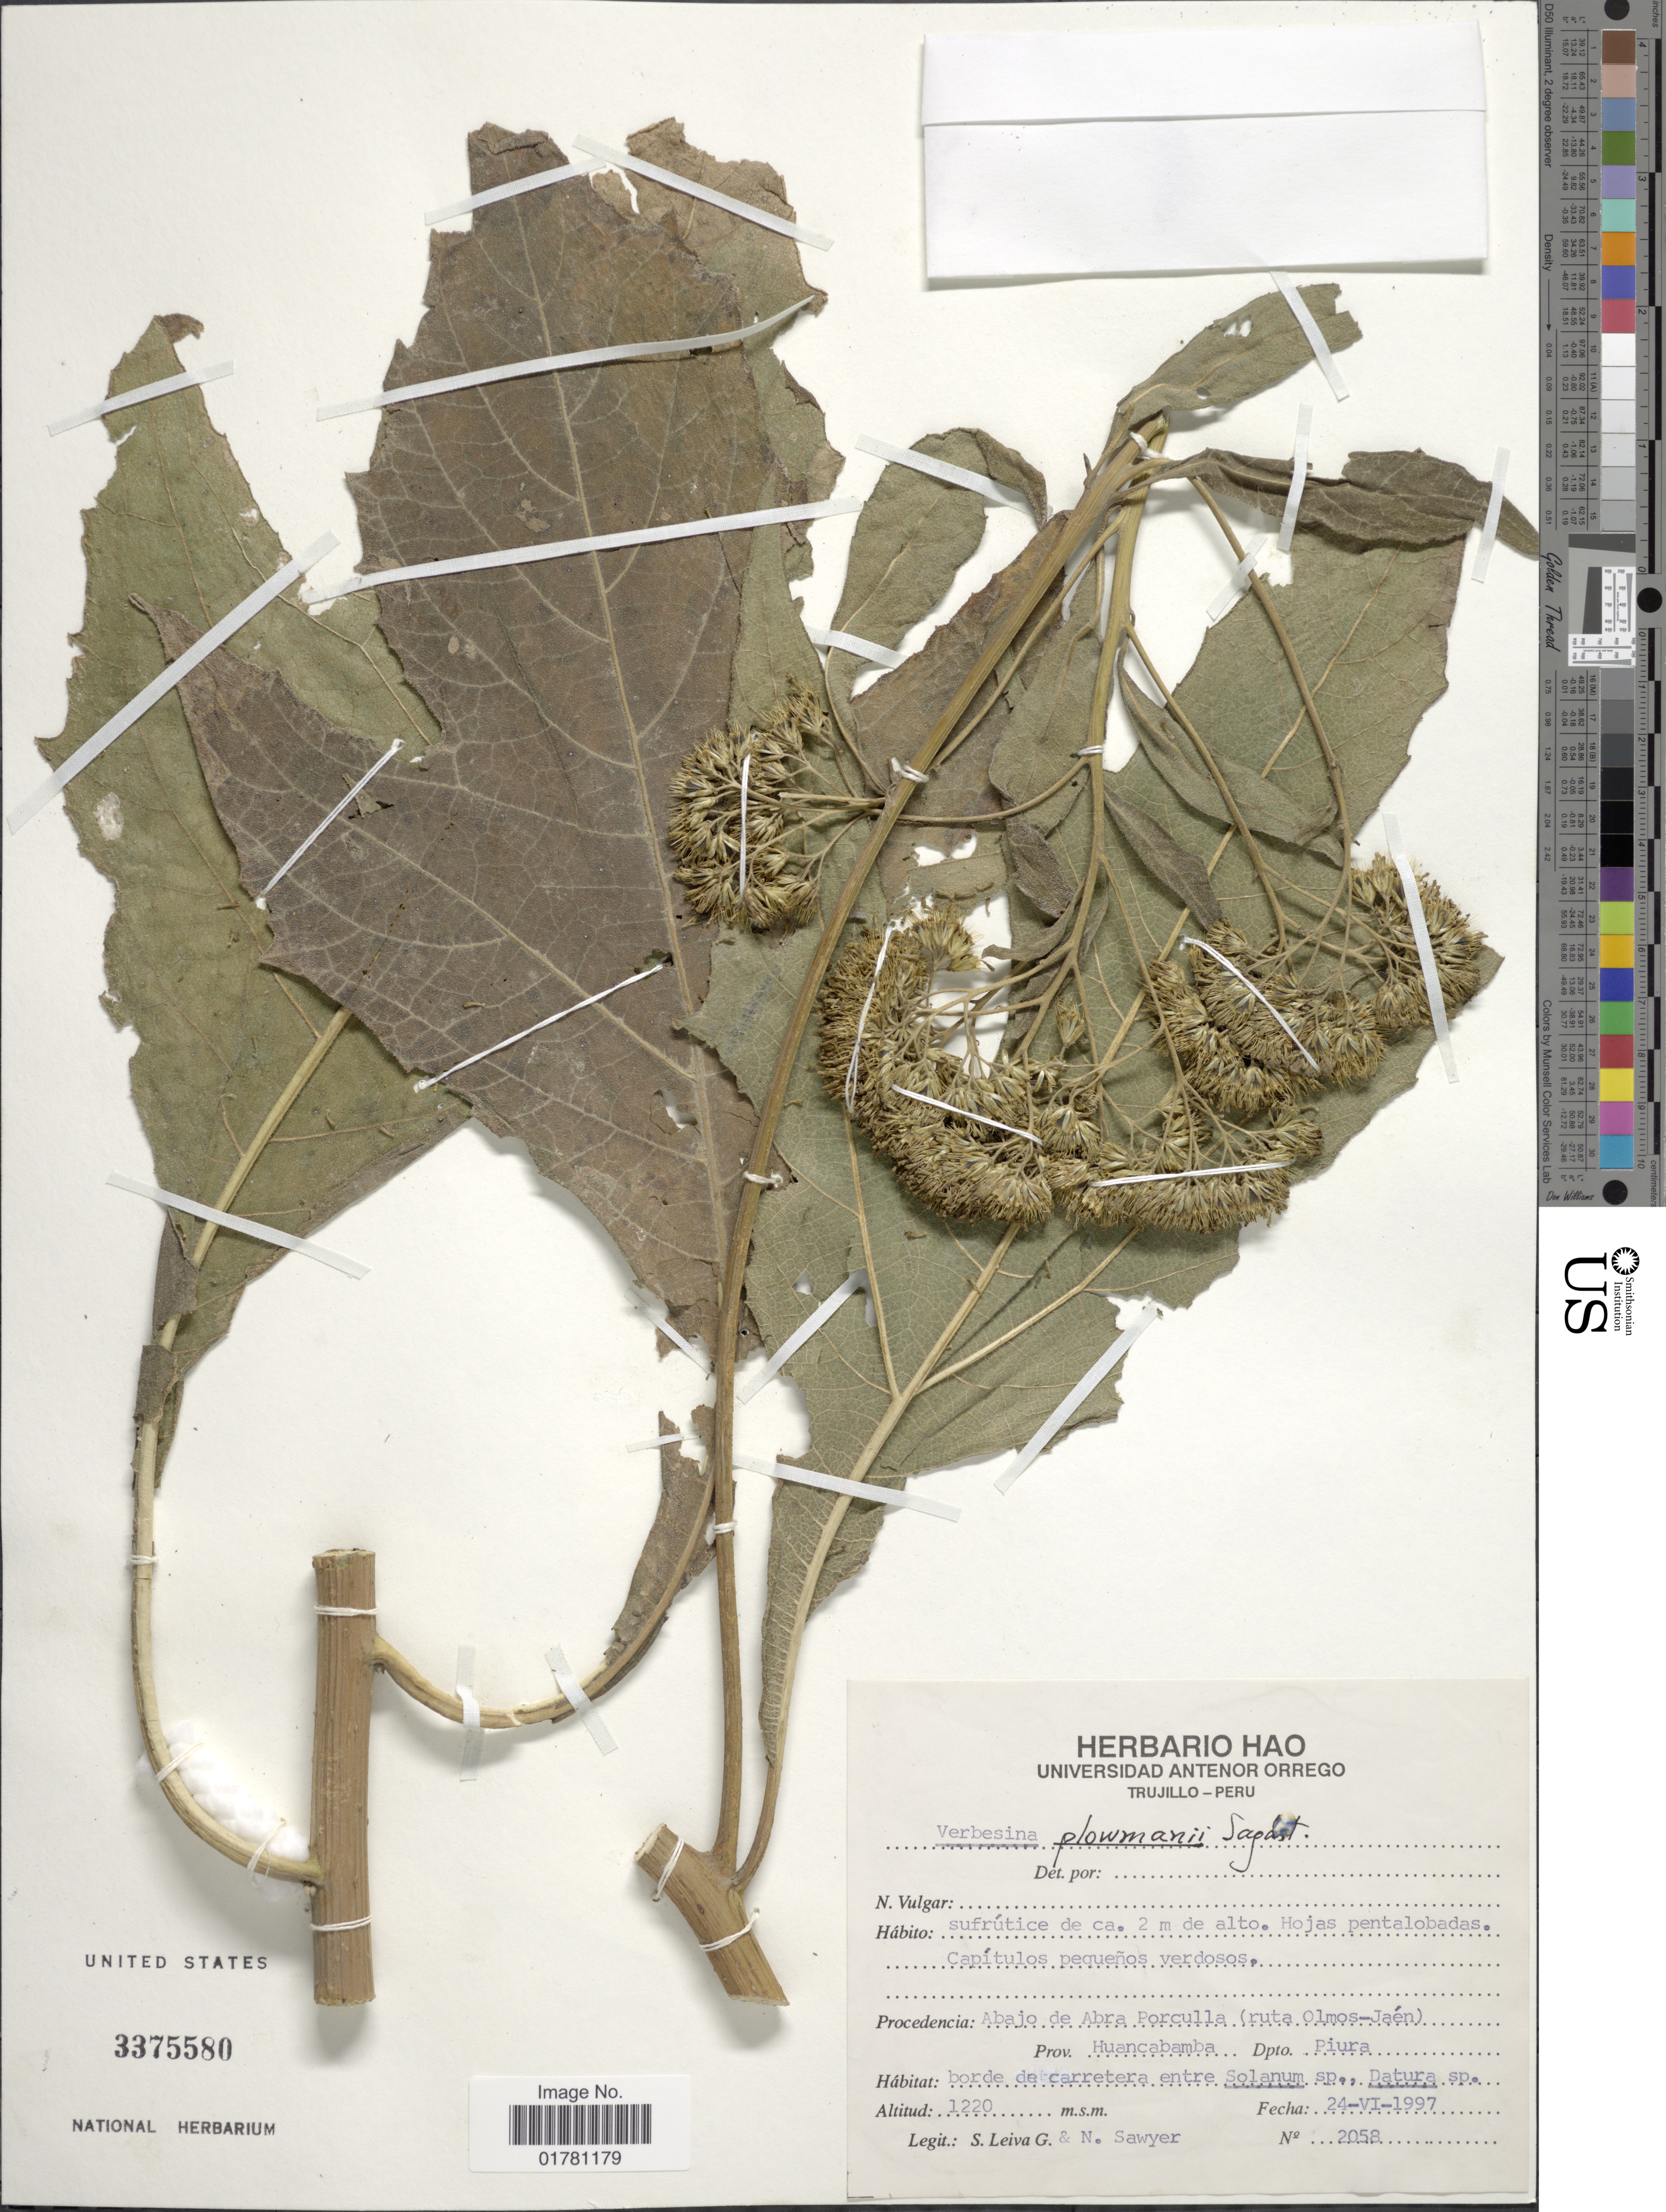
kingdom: Plantae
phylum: Tracheophyta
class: Magnoliopsida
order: Asterales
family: Asteraceae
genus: Verbesina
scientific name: Verbesina plowmanii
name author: Sagást.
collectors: S. Leiva G. & N. W. Sawyer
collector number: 2058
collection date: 1997-06-24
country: Peru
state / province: Piura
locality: Abajo de Abra Porculla (ruta Olmos-Jaén) Prov Huancabamba, Dpto Piura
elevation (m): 1220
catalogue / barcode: US 3375580